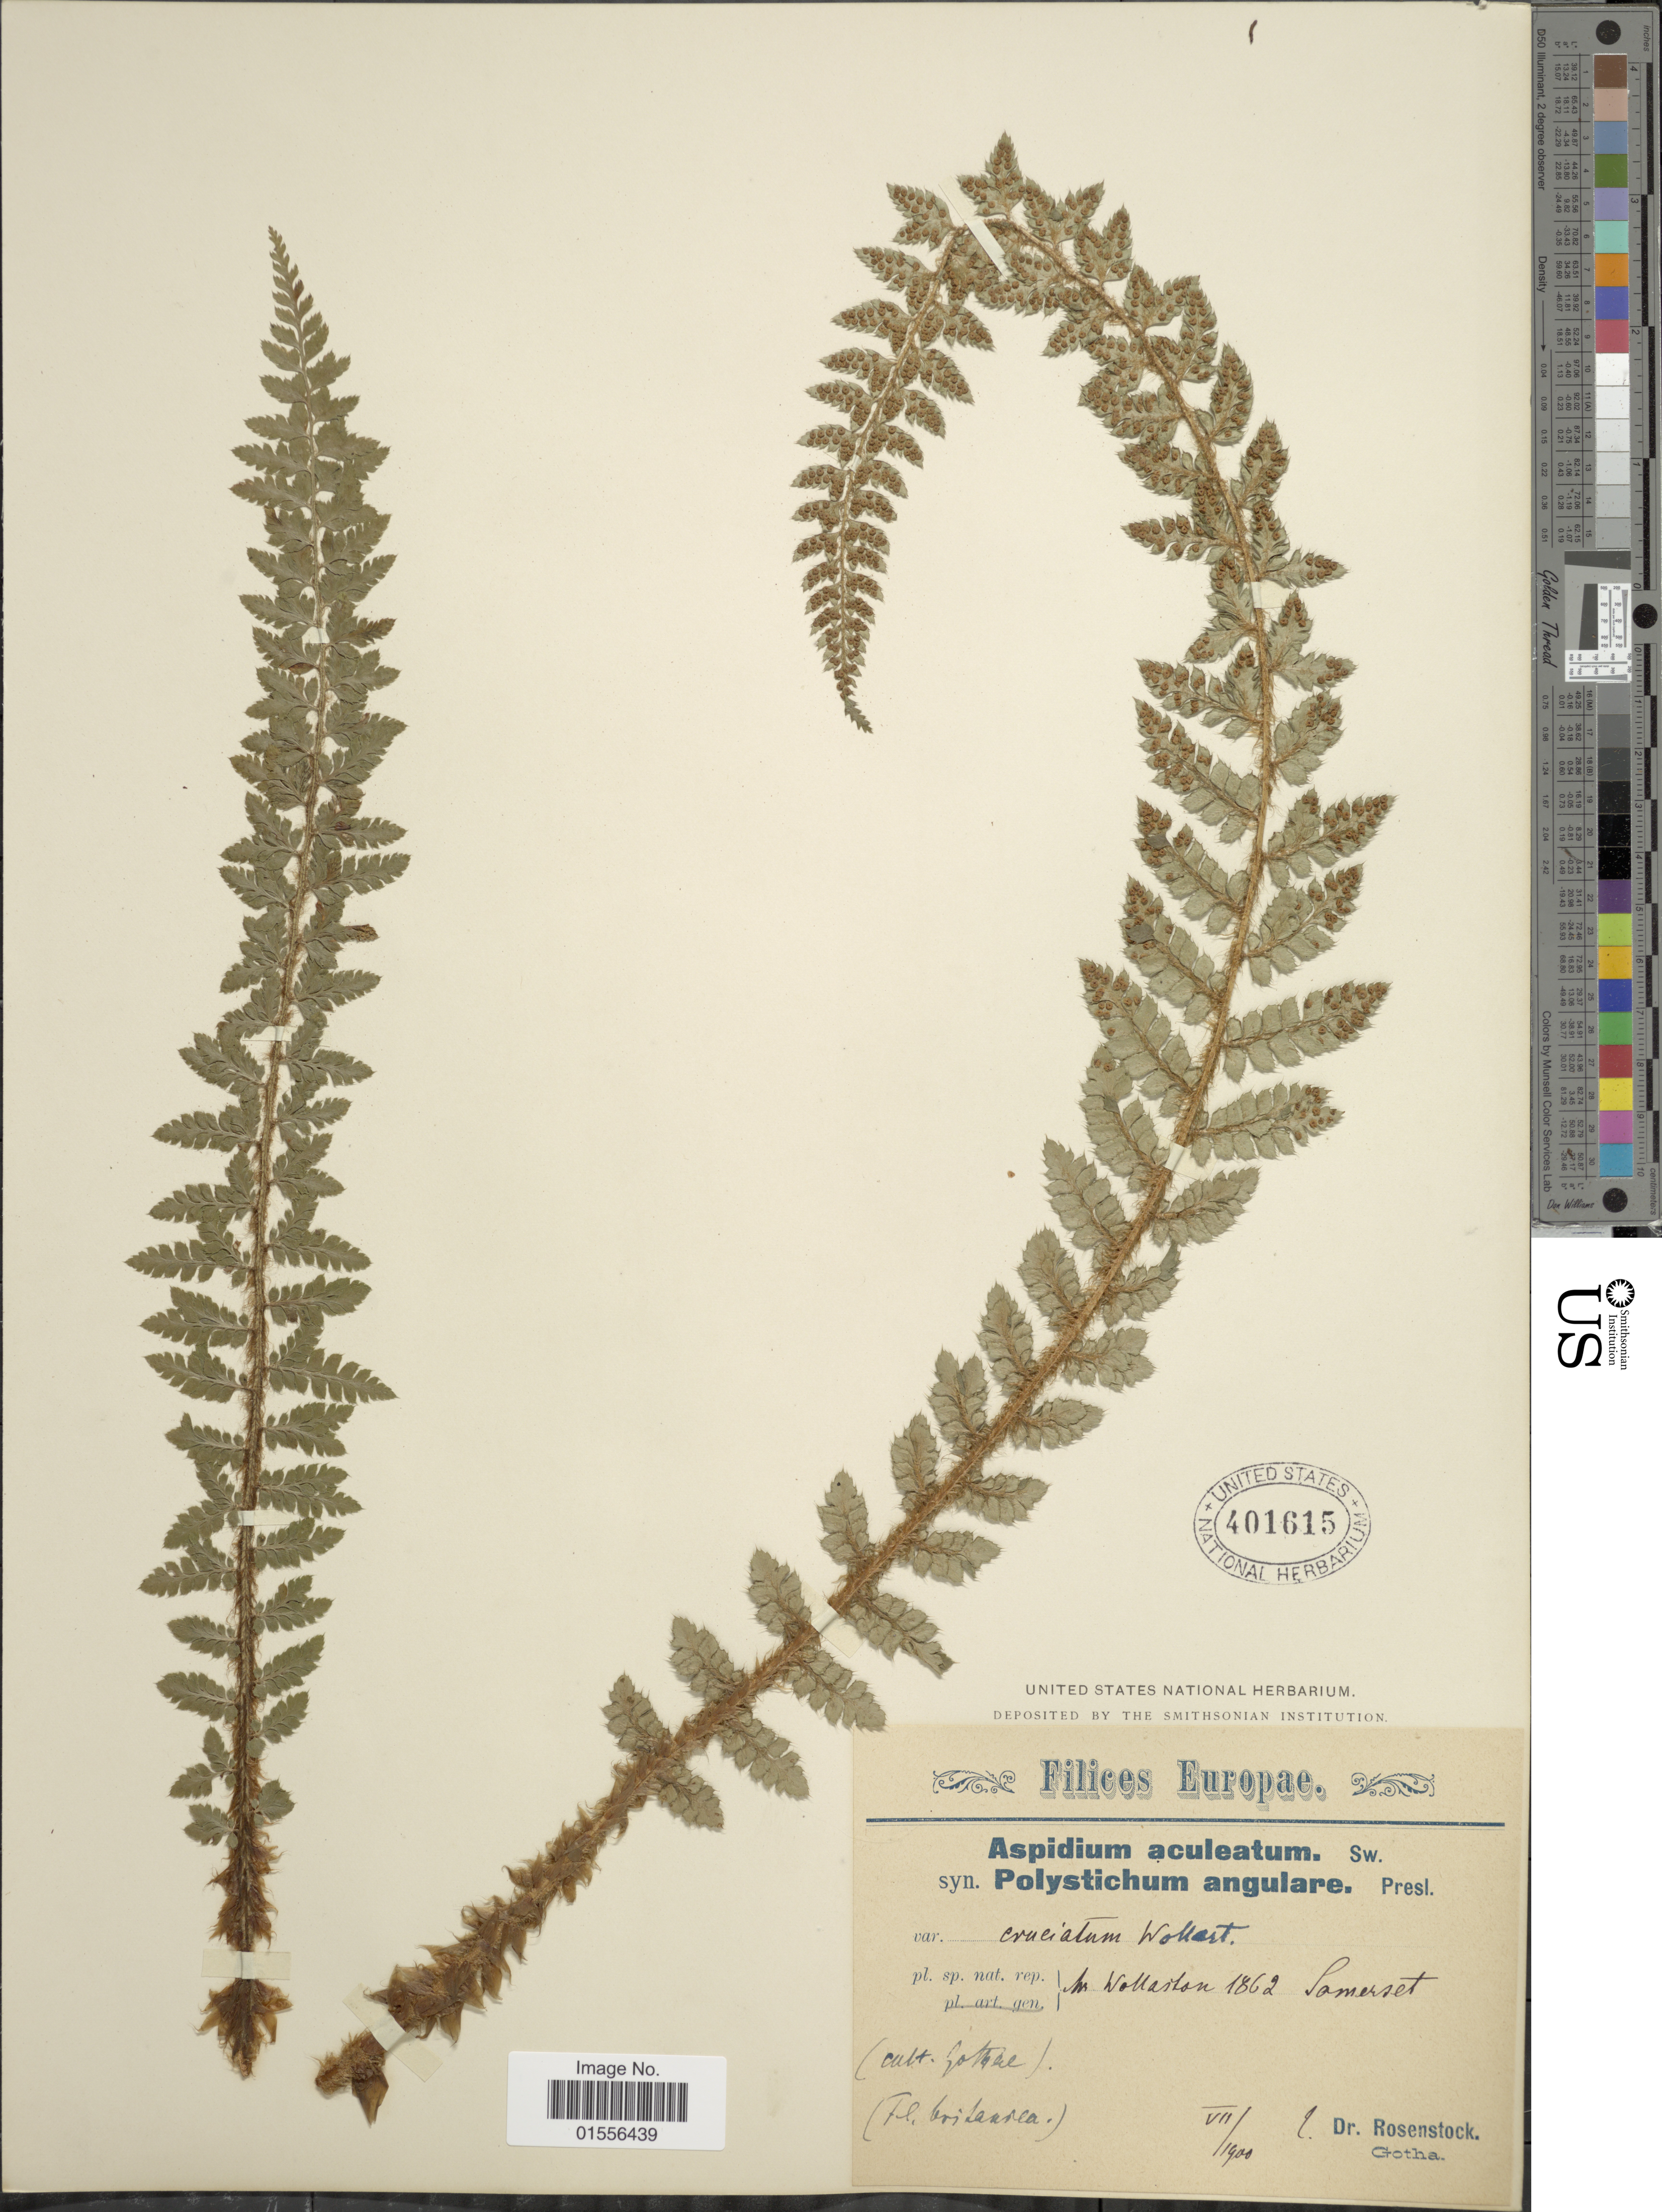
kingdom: Plantae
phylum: Tracheophyta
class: Polypodiopsida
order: Polypodiales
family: Dryopteridaceae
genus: Polystichum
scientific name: Polystichum setiferum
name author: (Forssk.) Moore ex Woynar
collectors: E. Rosenstock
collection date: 1900-07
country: Germany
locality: Cult Gothae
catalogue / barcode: US 401615